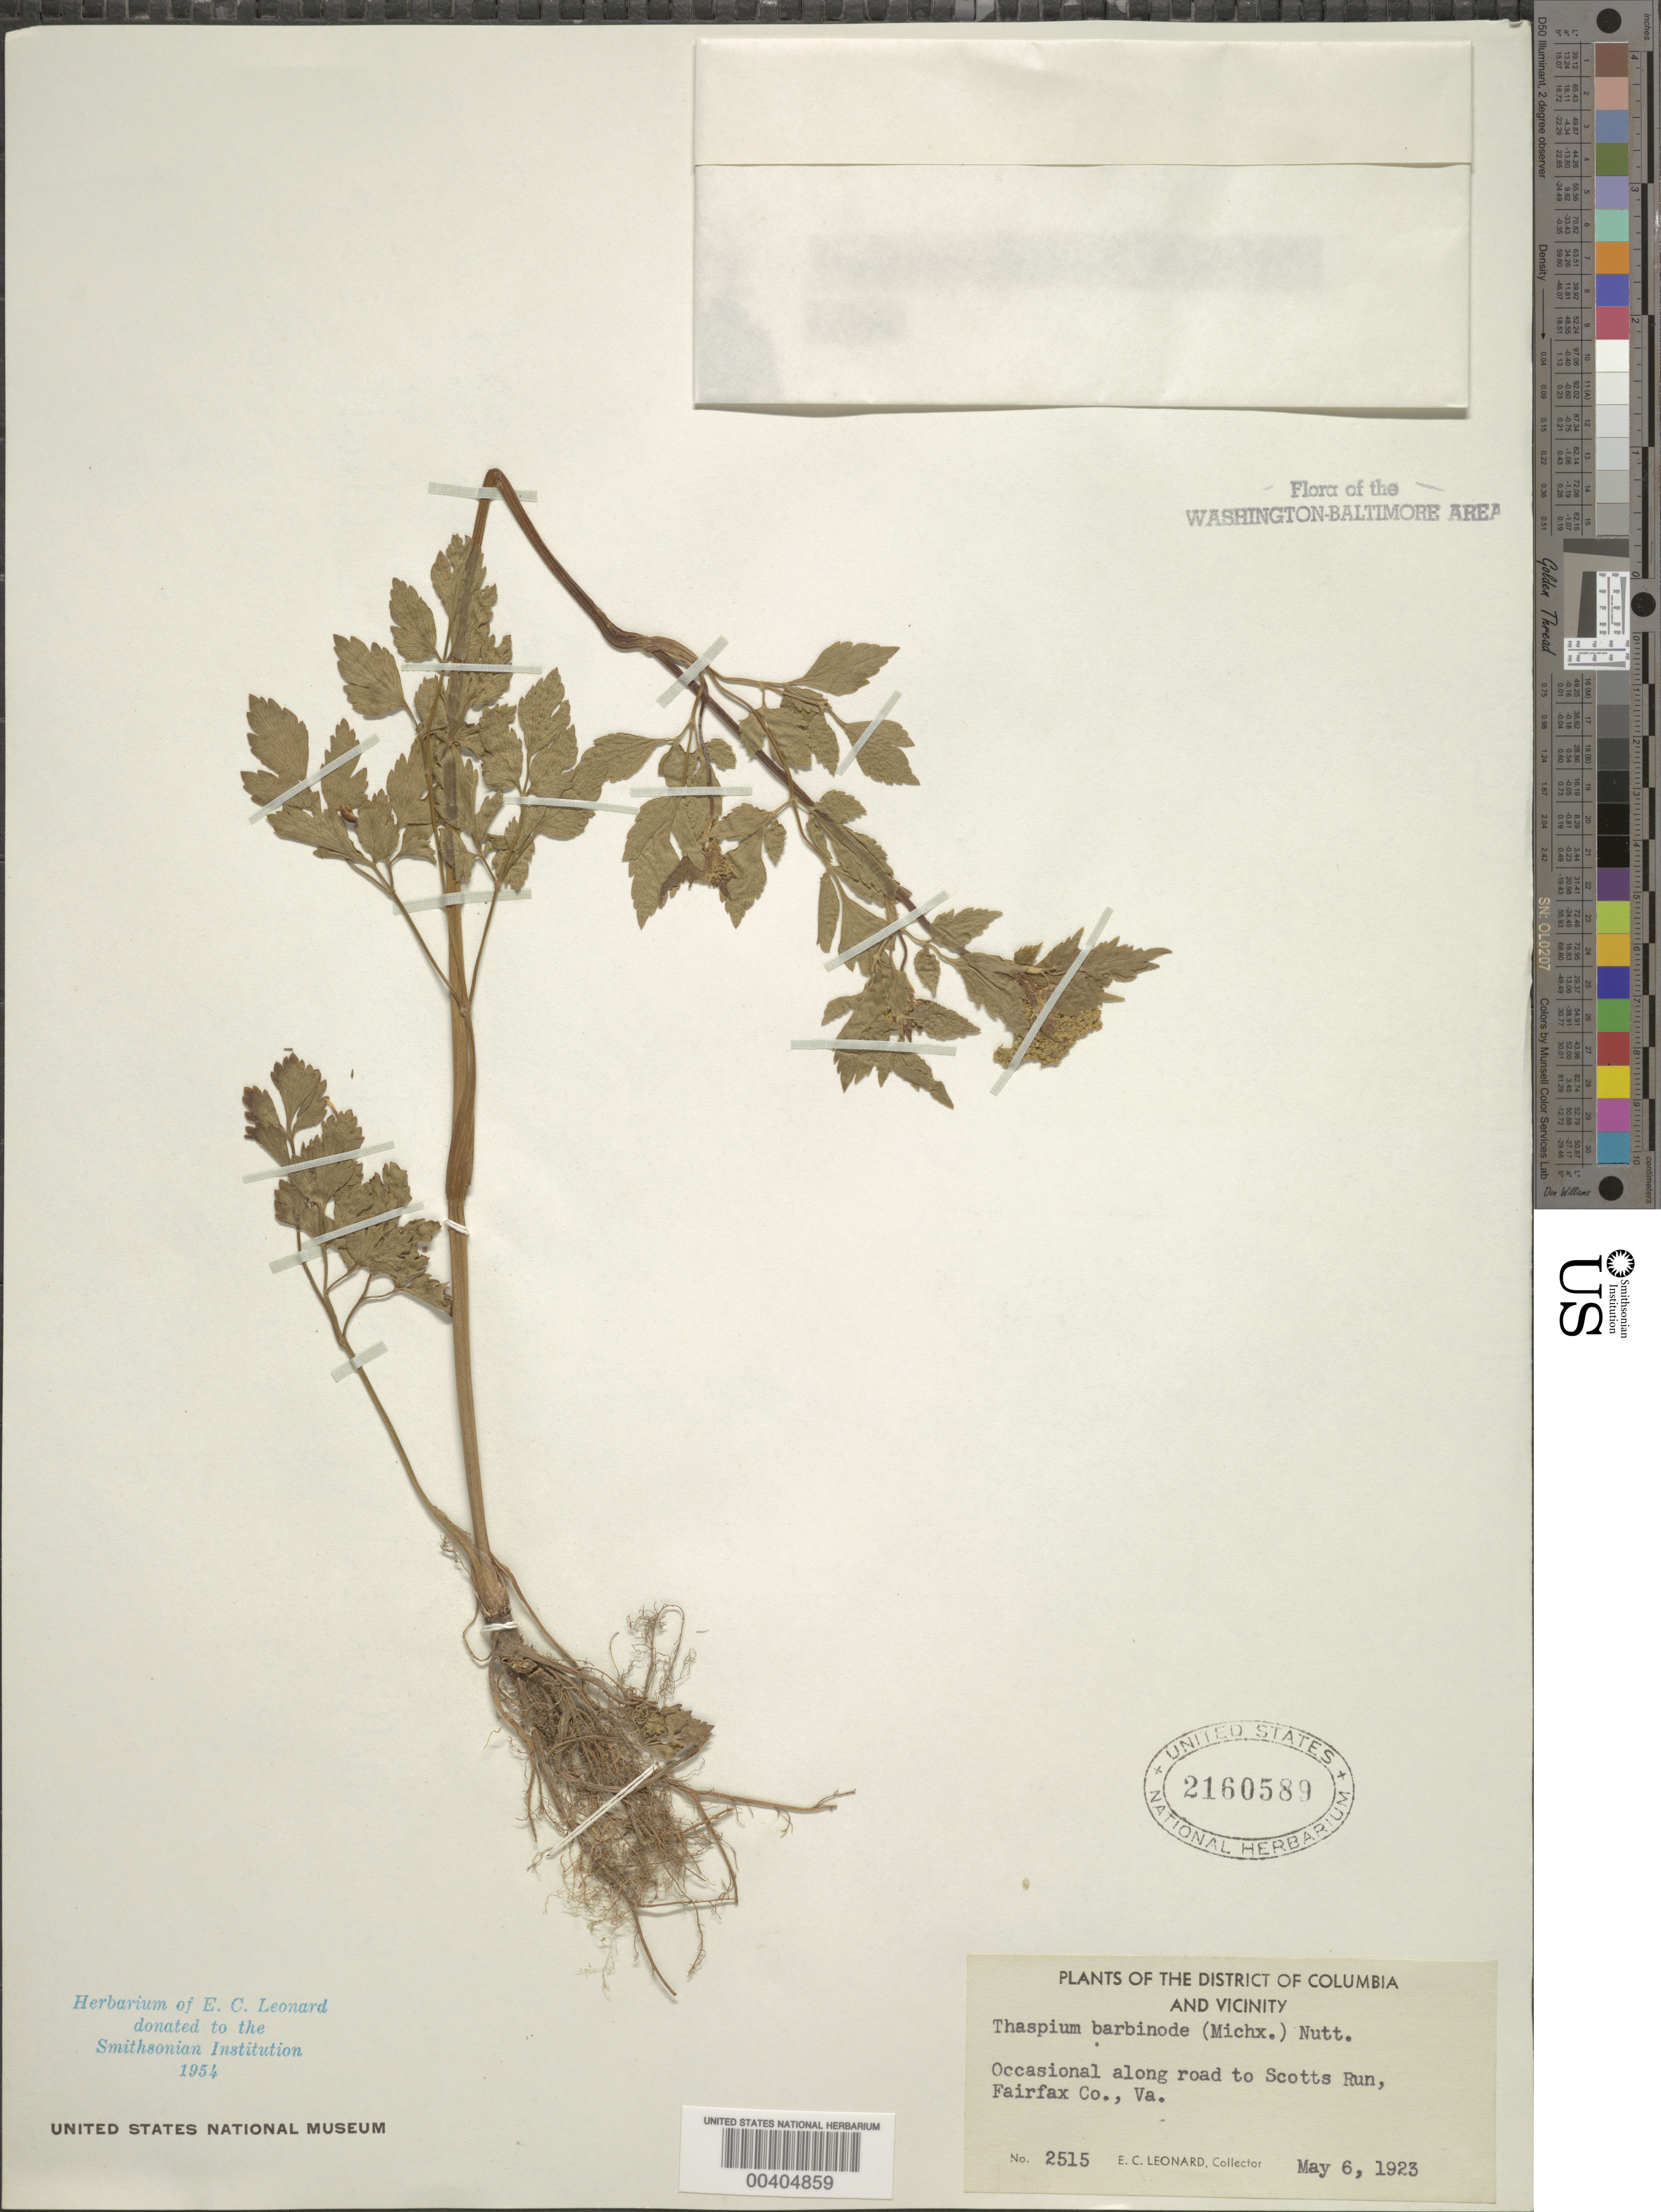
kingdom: Plantae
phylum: Tracheophyta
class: Magnoliopsida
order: Apiales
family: Apiaceae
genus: Thaspium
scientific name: Thaspium barbinode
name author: (Michx.) Nutt.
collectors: E. C. Leonard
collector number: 2515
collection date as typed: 06 May 1923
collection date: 1923-05-06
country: United States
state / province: Virginia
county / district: Fairfax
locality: Road to Scotts Run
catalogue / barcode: US 2160589